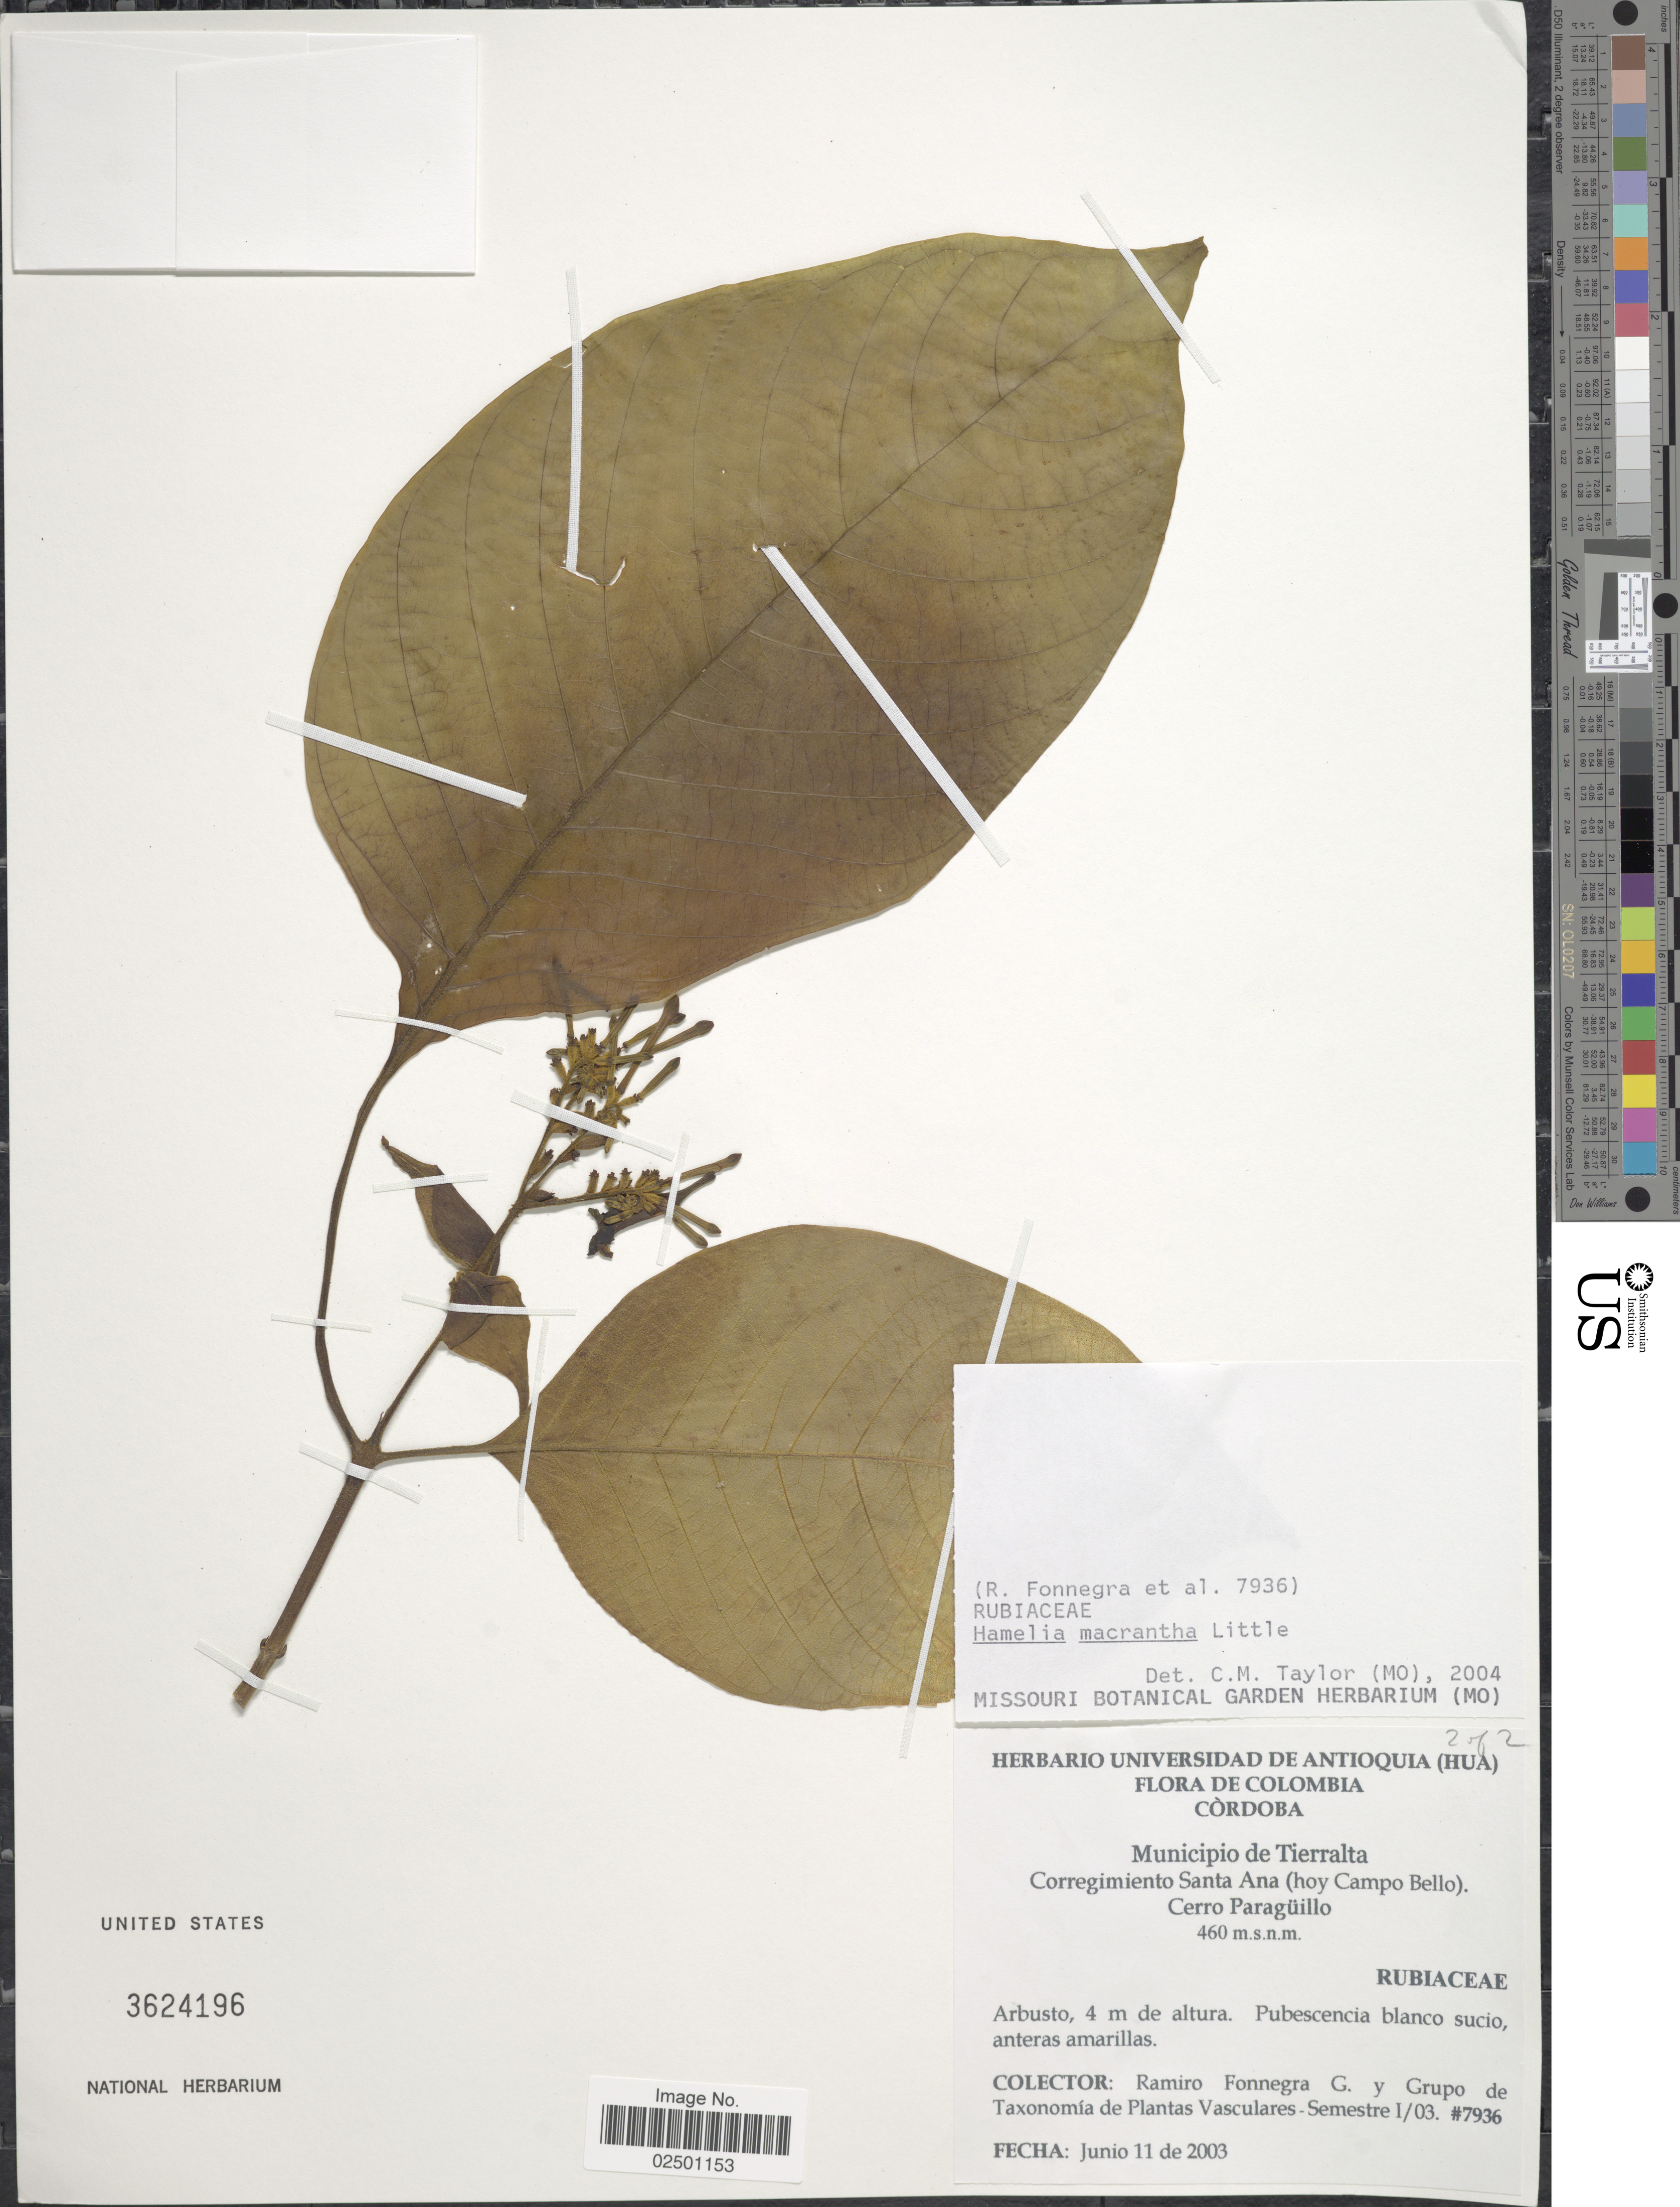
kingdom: Plantae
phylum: Tracheophyta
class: Magnoliopsida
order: Gentianales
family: Rubiaceae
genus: Hamelia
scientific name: Hamelia macrantha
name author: Little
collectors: R. Fonnegra G. & Grupo de Taxonomía de Plantas Vasculares-Semestre 1/03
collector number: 7936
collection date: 2003-06-11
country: Colombia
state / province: Córdoba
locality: Municipio de Tierralta. Corregimiento Santa Ana (hoy Campo Bello). Cerro Paraguillo.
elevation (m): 460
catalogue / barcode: US 3624196